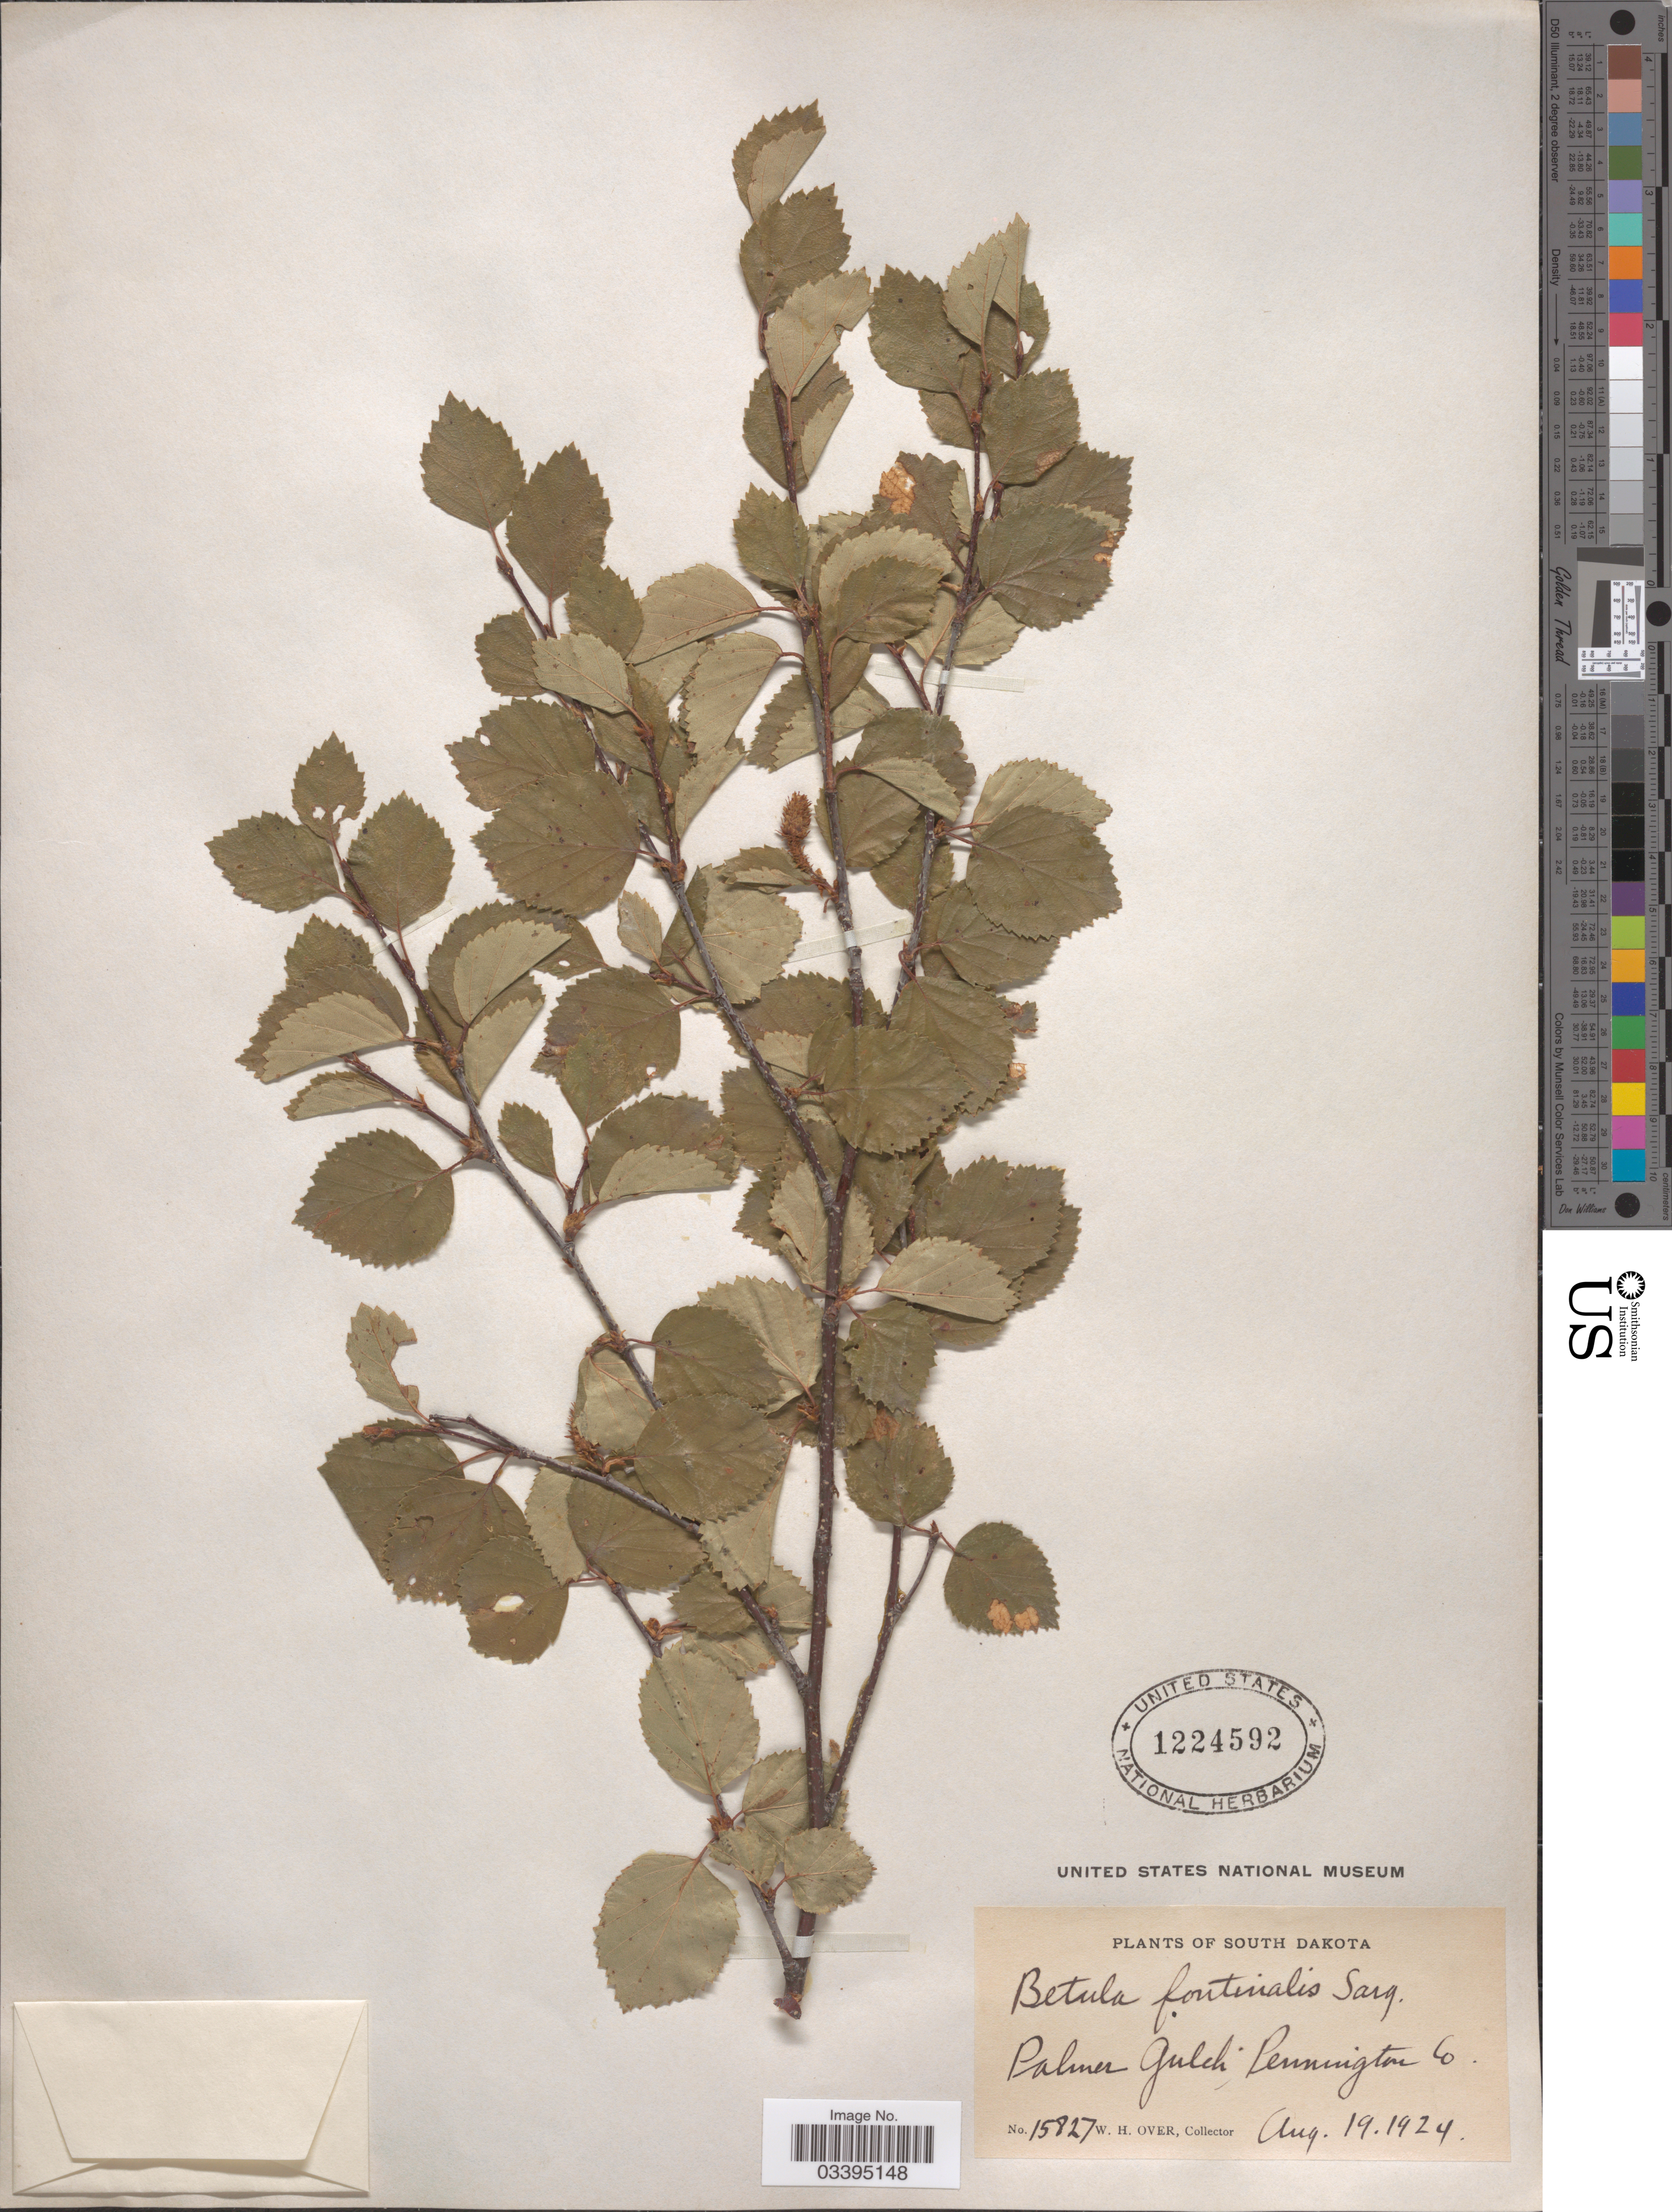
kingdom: Plantae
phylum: Tracheophyta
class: Magnoliopsida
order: Fagales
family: Betulaceae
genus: Betula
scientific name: Betula fontinalis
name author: Sarg.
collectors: W. Over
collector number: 15827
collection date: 1924-08-19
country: United States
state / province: South Dakota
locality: Palmer Gulch, Pennington Co.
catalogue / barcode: US 1224592